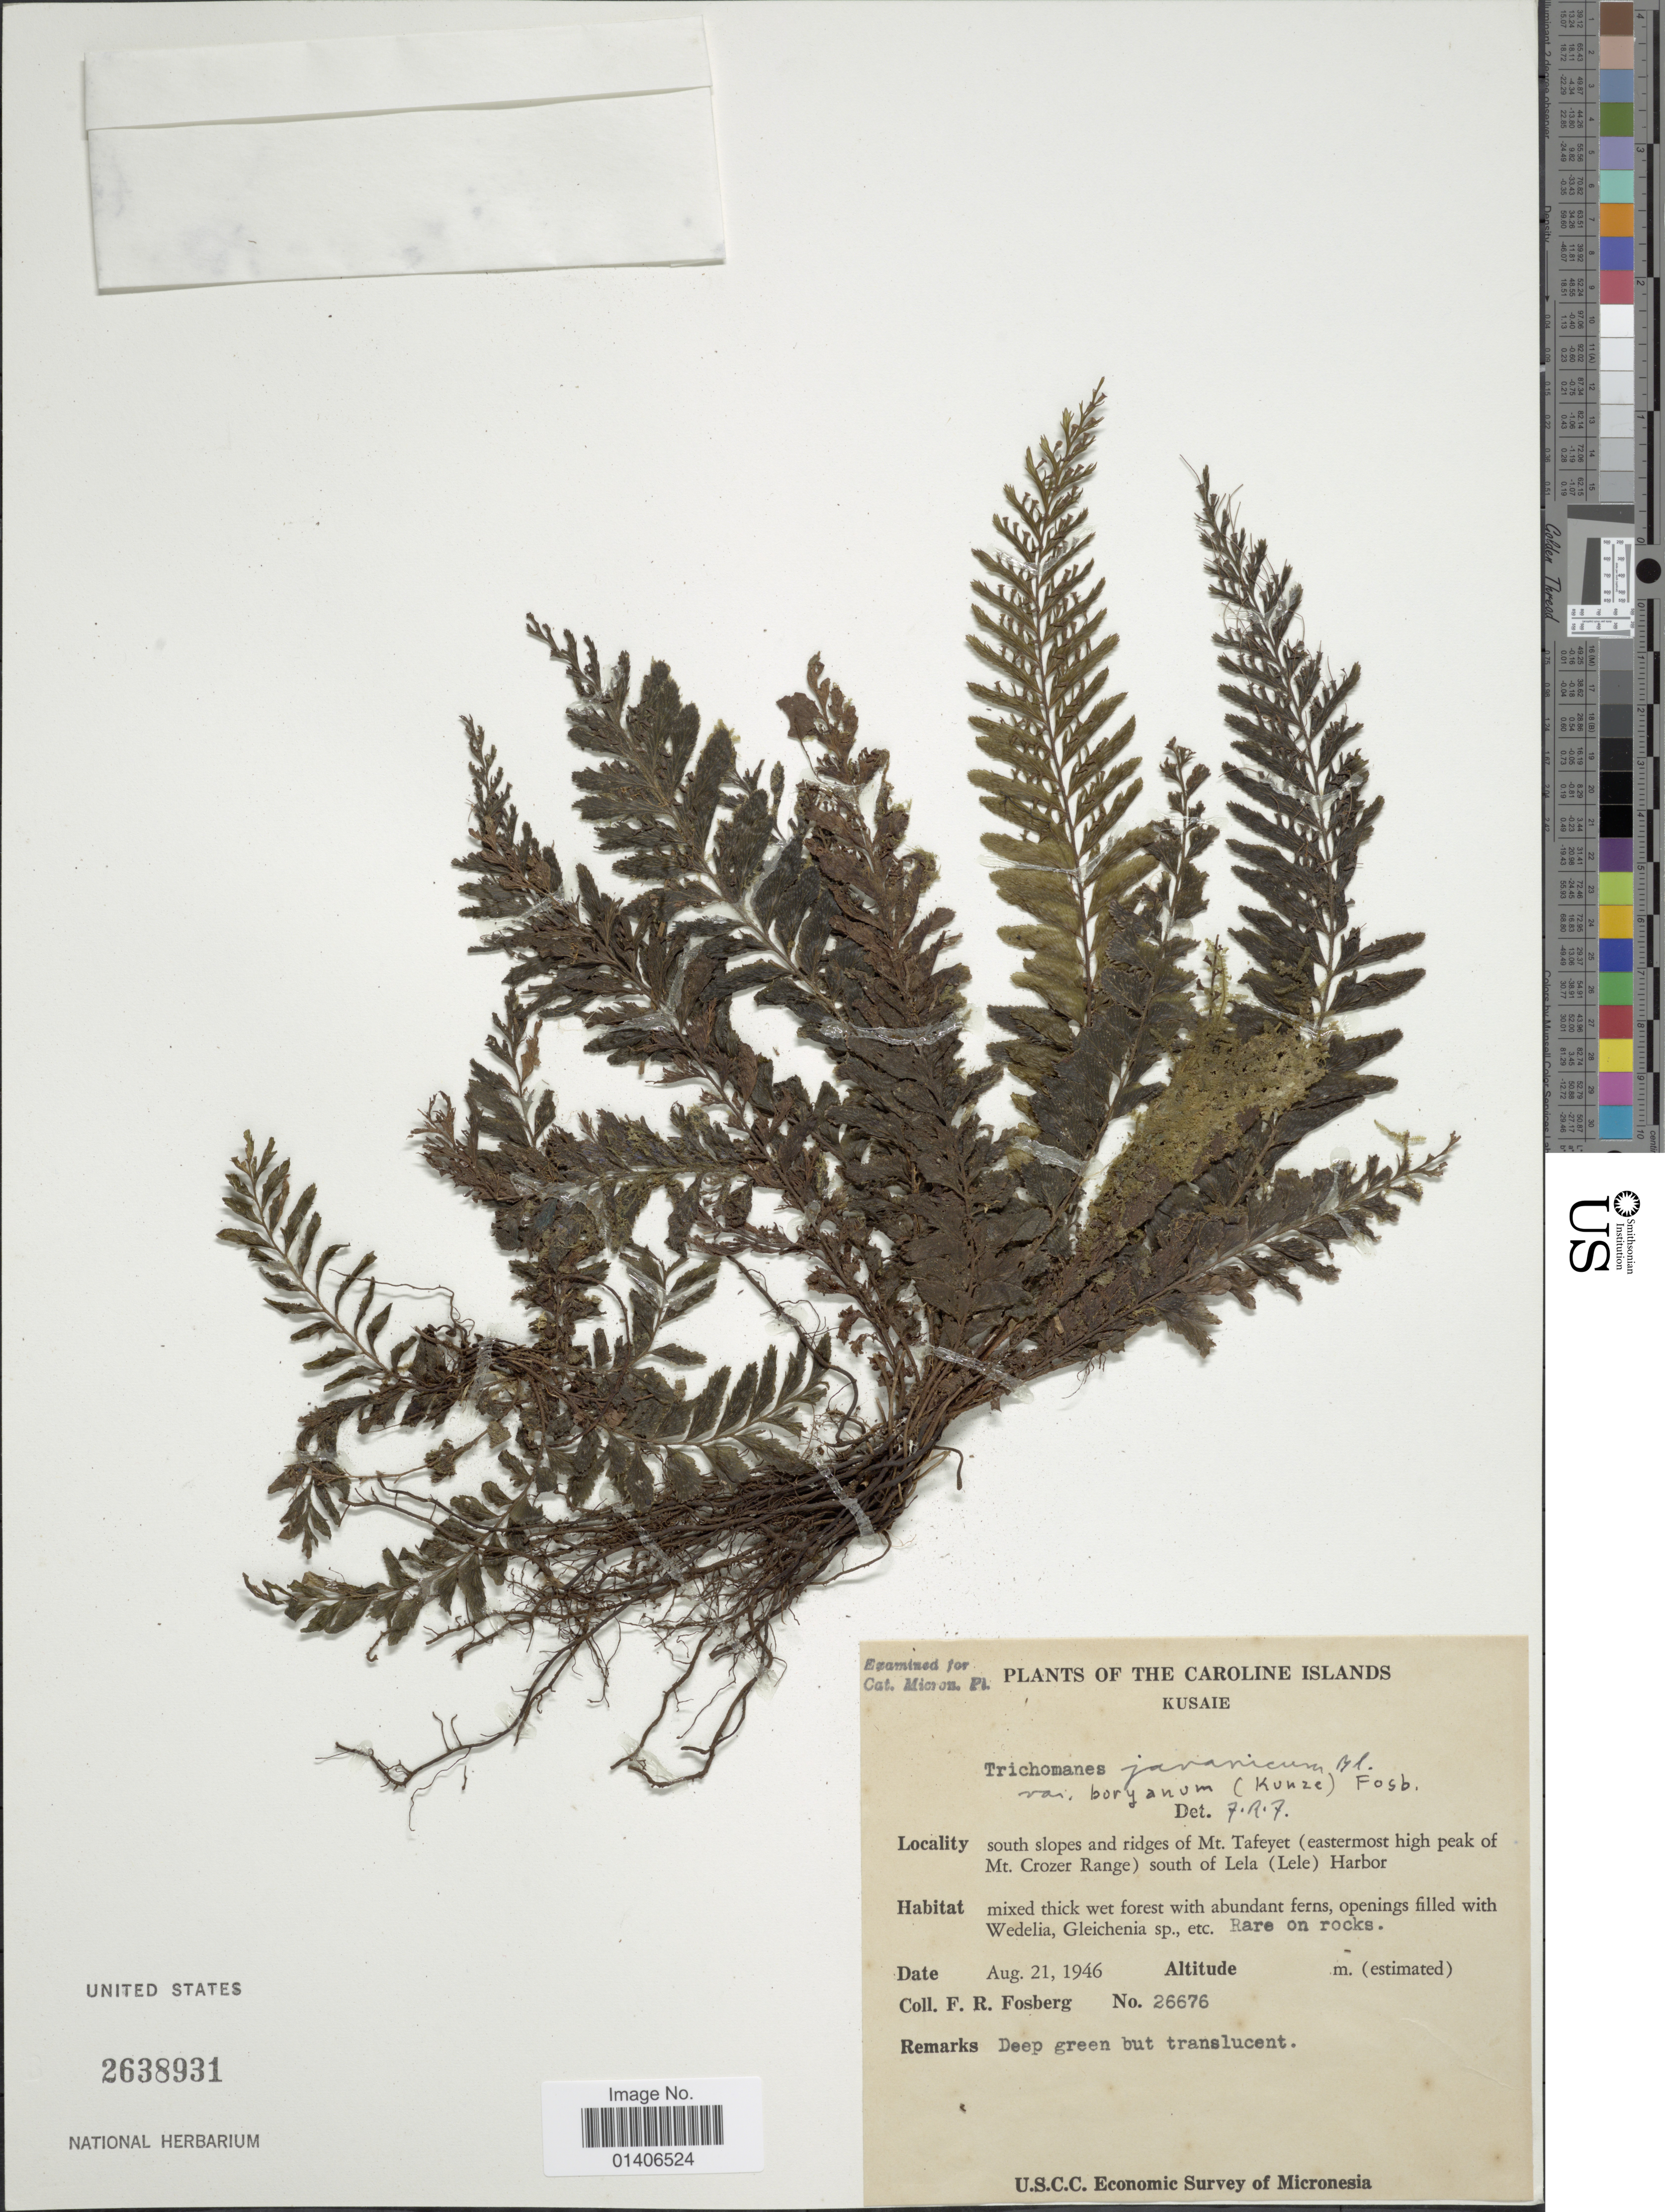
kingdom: Plantae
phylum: Tracheophyta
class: Polypodiopsida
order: Hymenophyllales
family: Hymenophyllaceae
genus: Cephalomanes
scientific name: Cephalomanes atrovirens subsp. boryanum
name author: (Kunze) K. Iwats.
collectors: F. R. Fosberg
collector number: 26676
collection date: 1946-08-21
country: Micronesia, Federated States of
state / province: Kosrae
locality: The Caroline Islands, Kusaie, south slopes and ridges of Mt Tafeyet (easternmost high peak of Mt Crozer Range) south of Lela (Lele) Harbor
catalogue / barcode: US 2638931